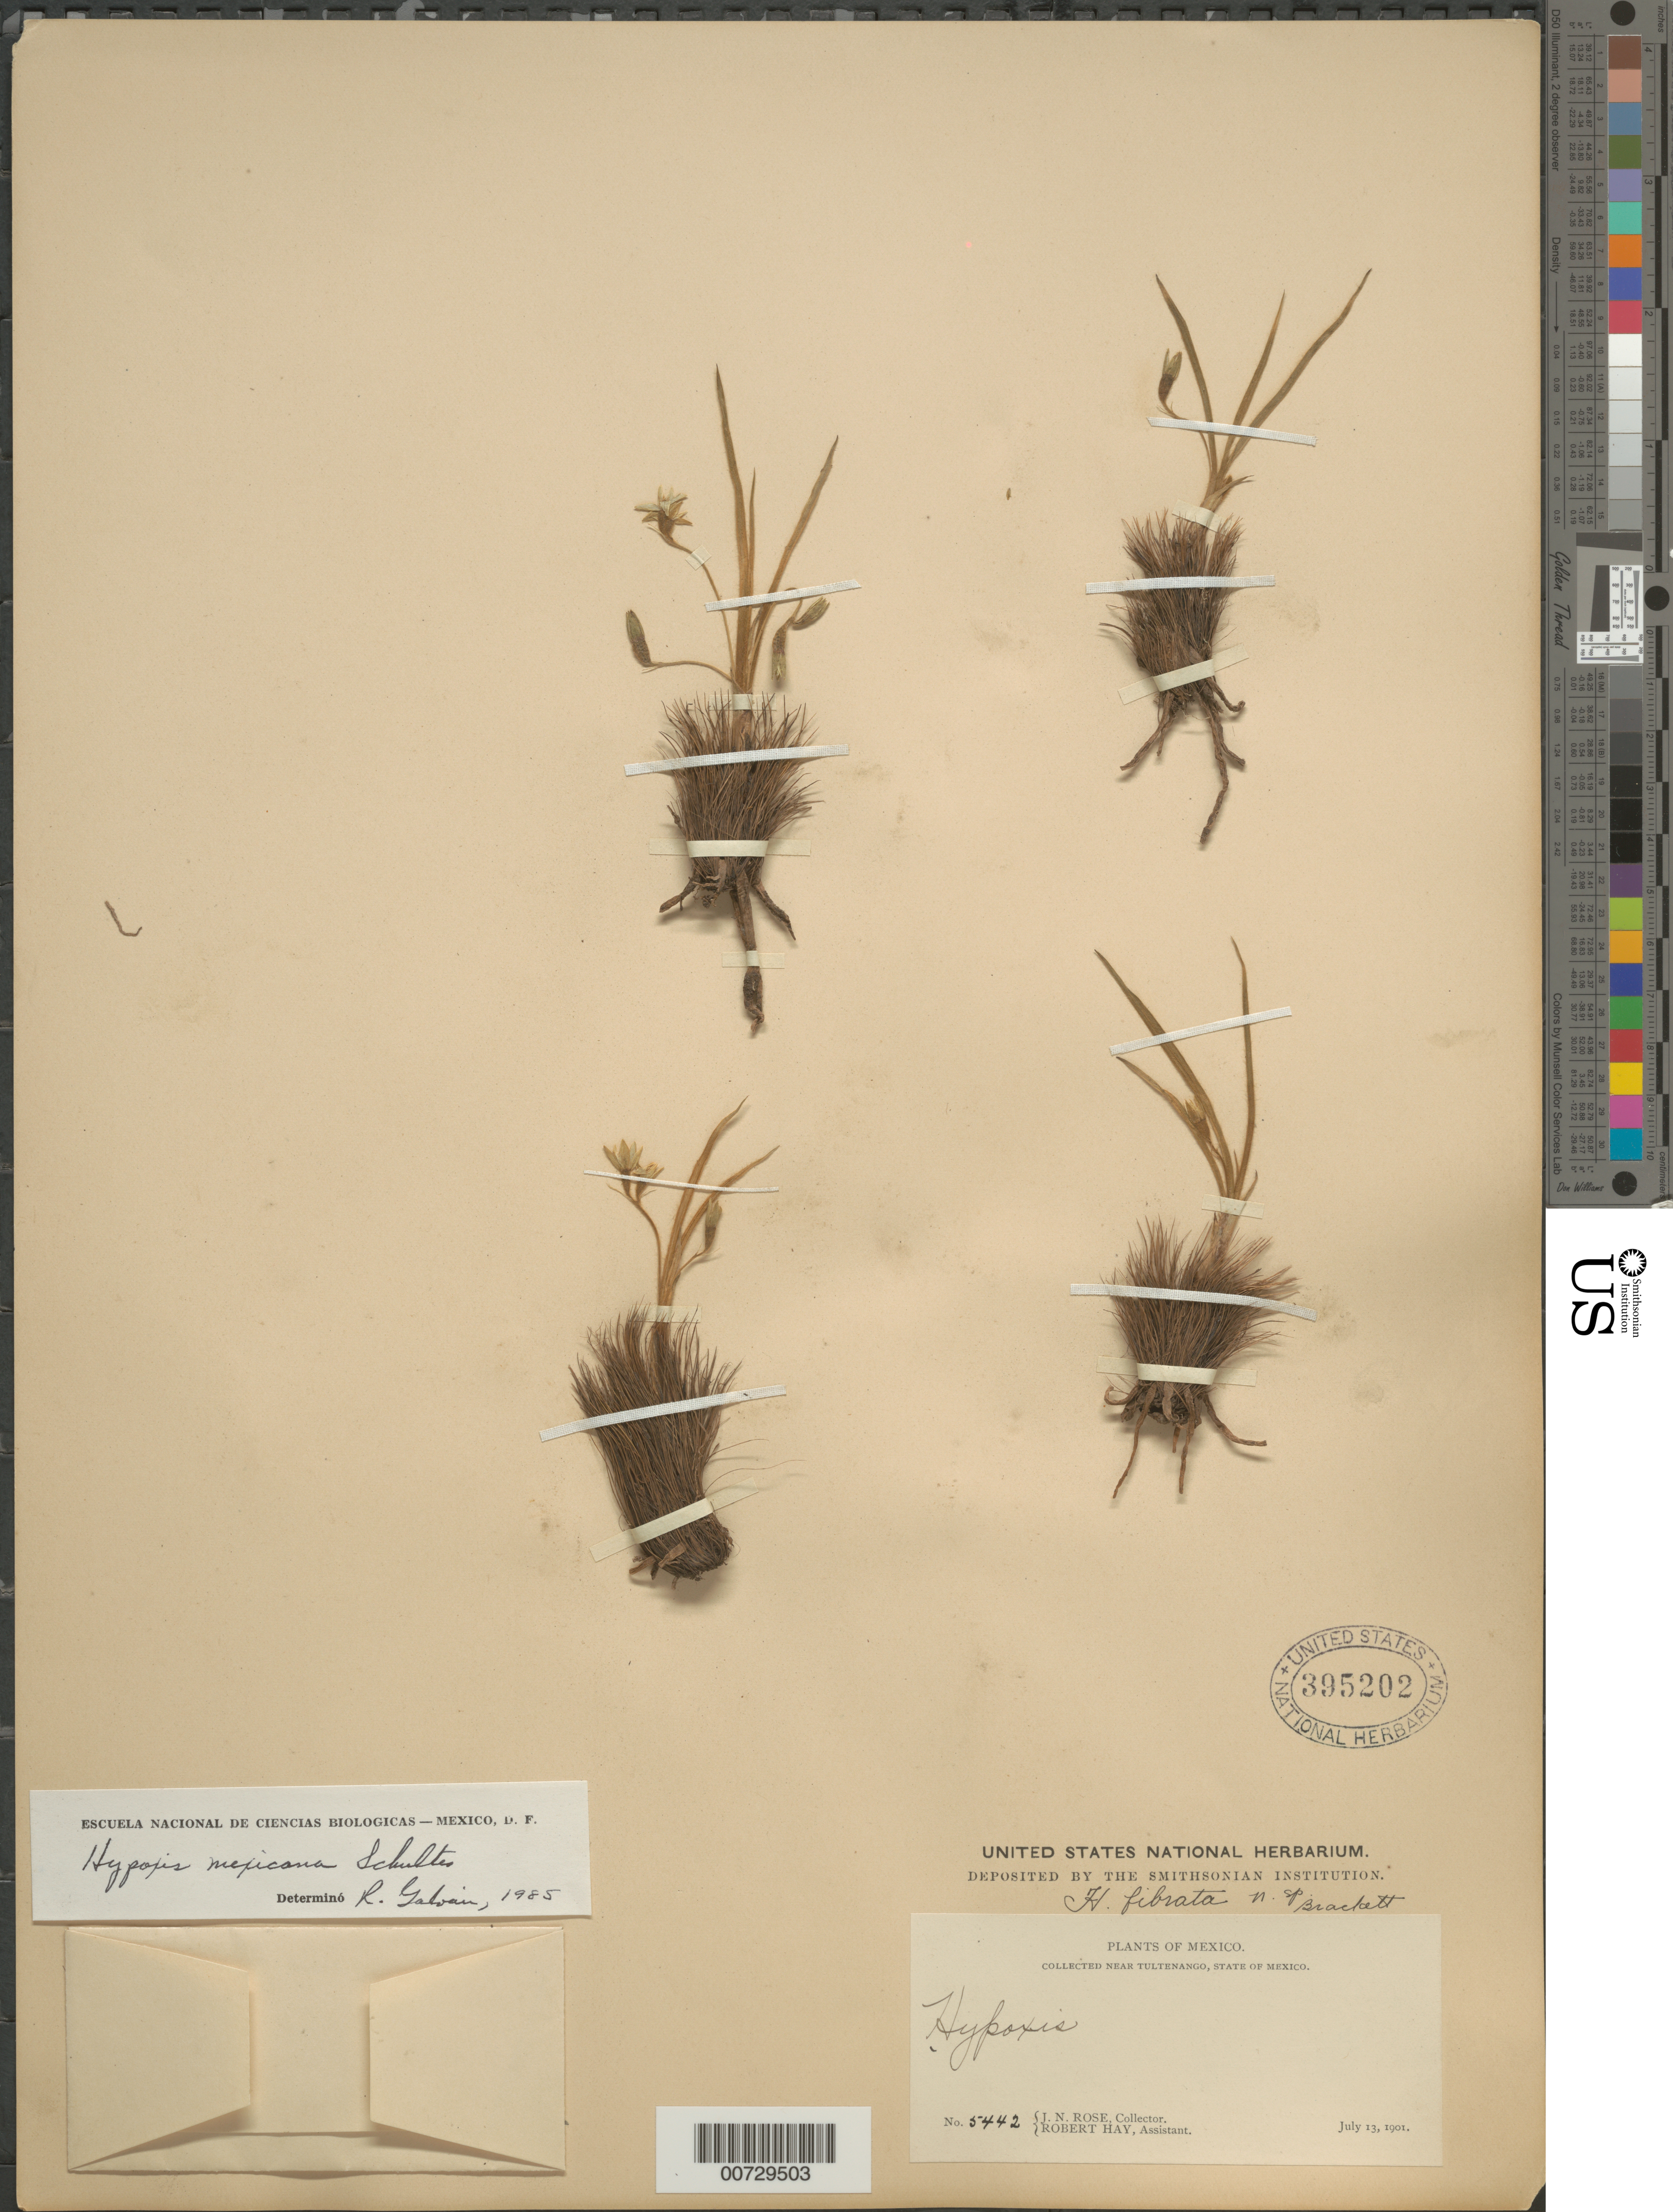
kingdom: Plantae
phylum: Tracheophyta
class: Liliopsida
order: Asparagales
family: Hypoxidaceae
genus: Hypoxis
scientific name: Hypoxis mexicana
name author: Schult. & Schult. f.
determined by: Galván, R.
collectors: J. N. Rose & R. H. Hay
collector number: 5442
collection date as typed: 13 Jul 1901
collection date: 1901-07-13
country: Mexico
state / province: México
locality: Near Tultenango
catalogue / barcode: US 395202